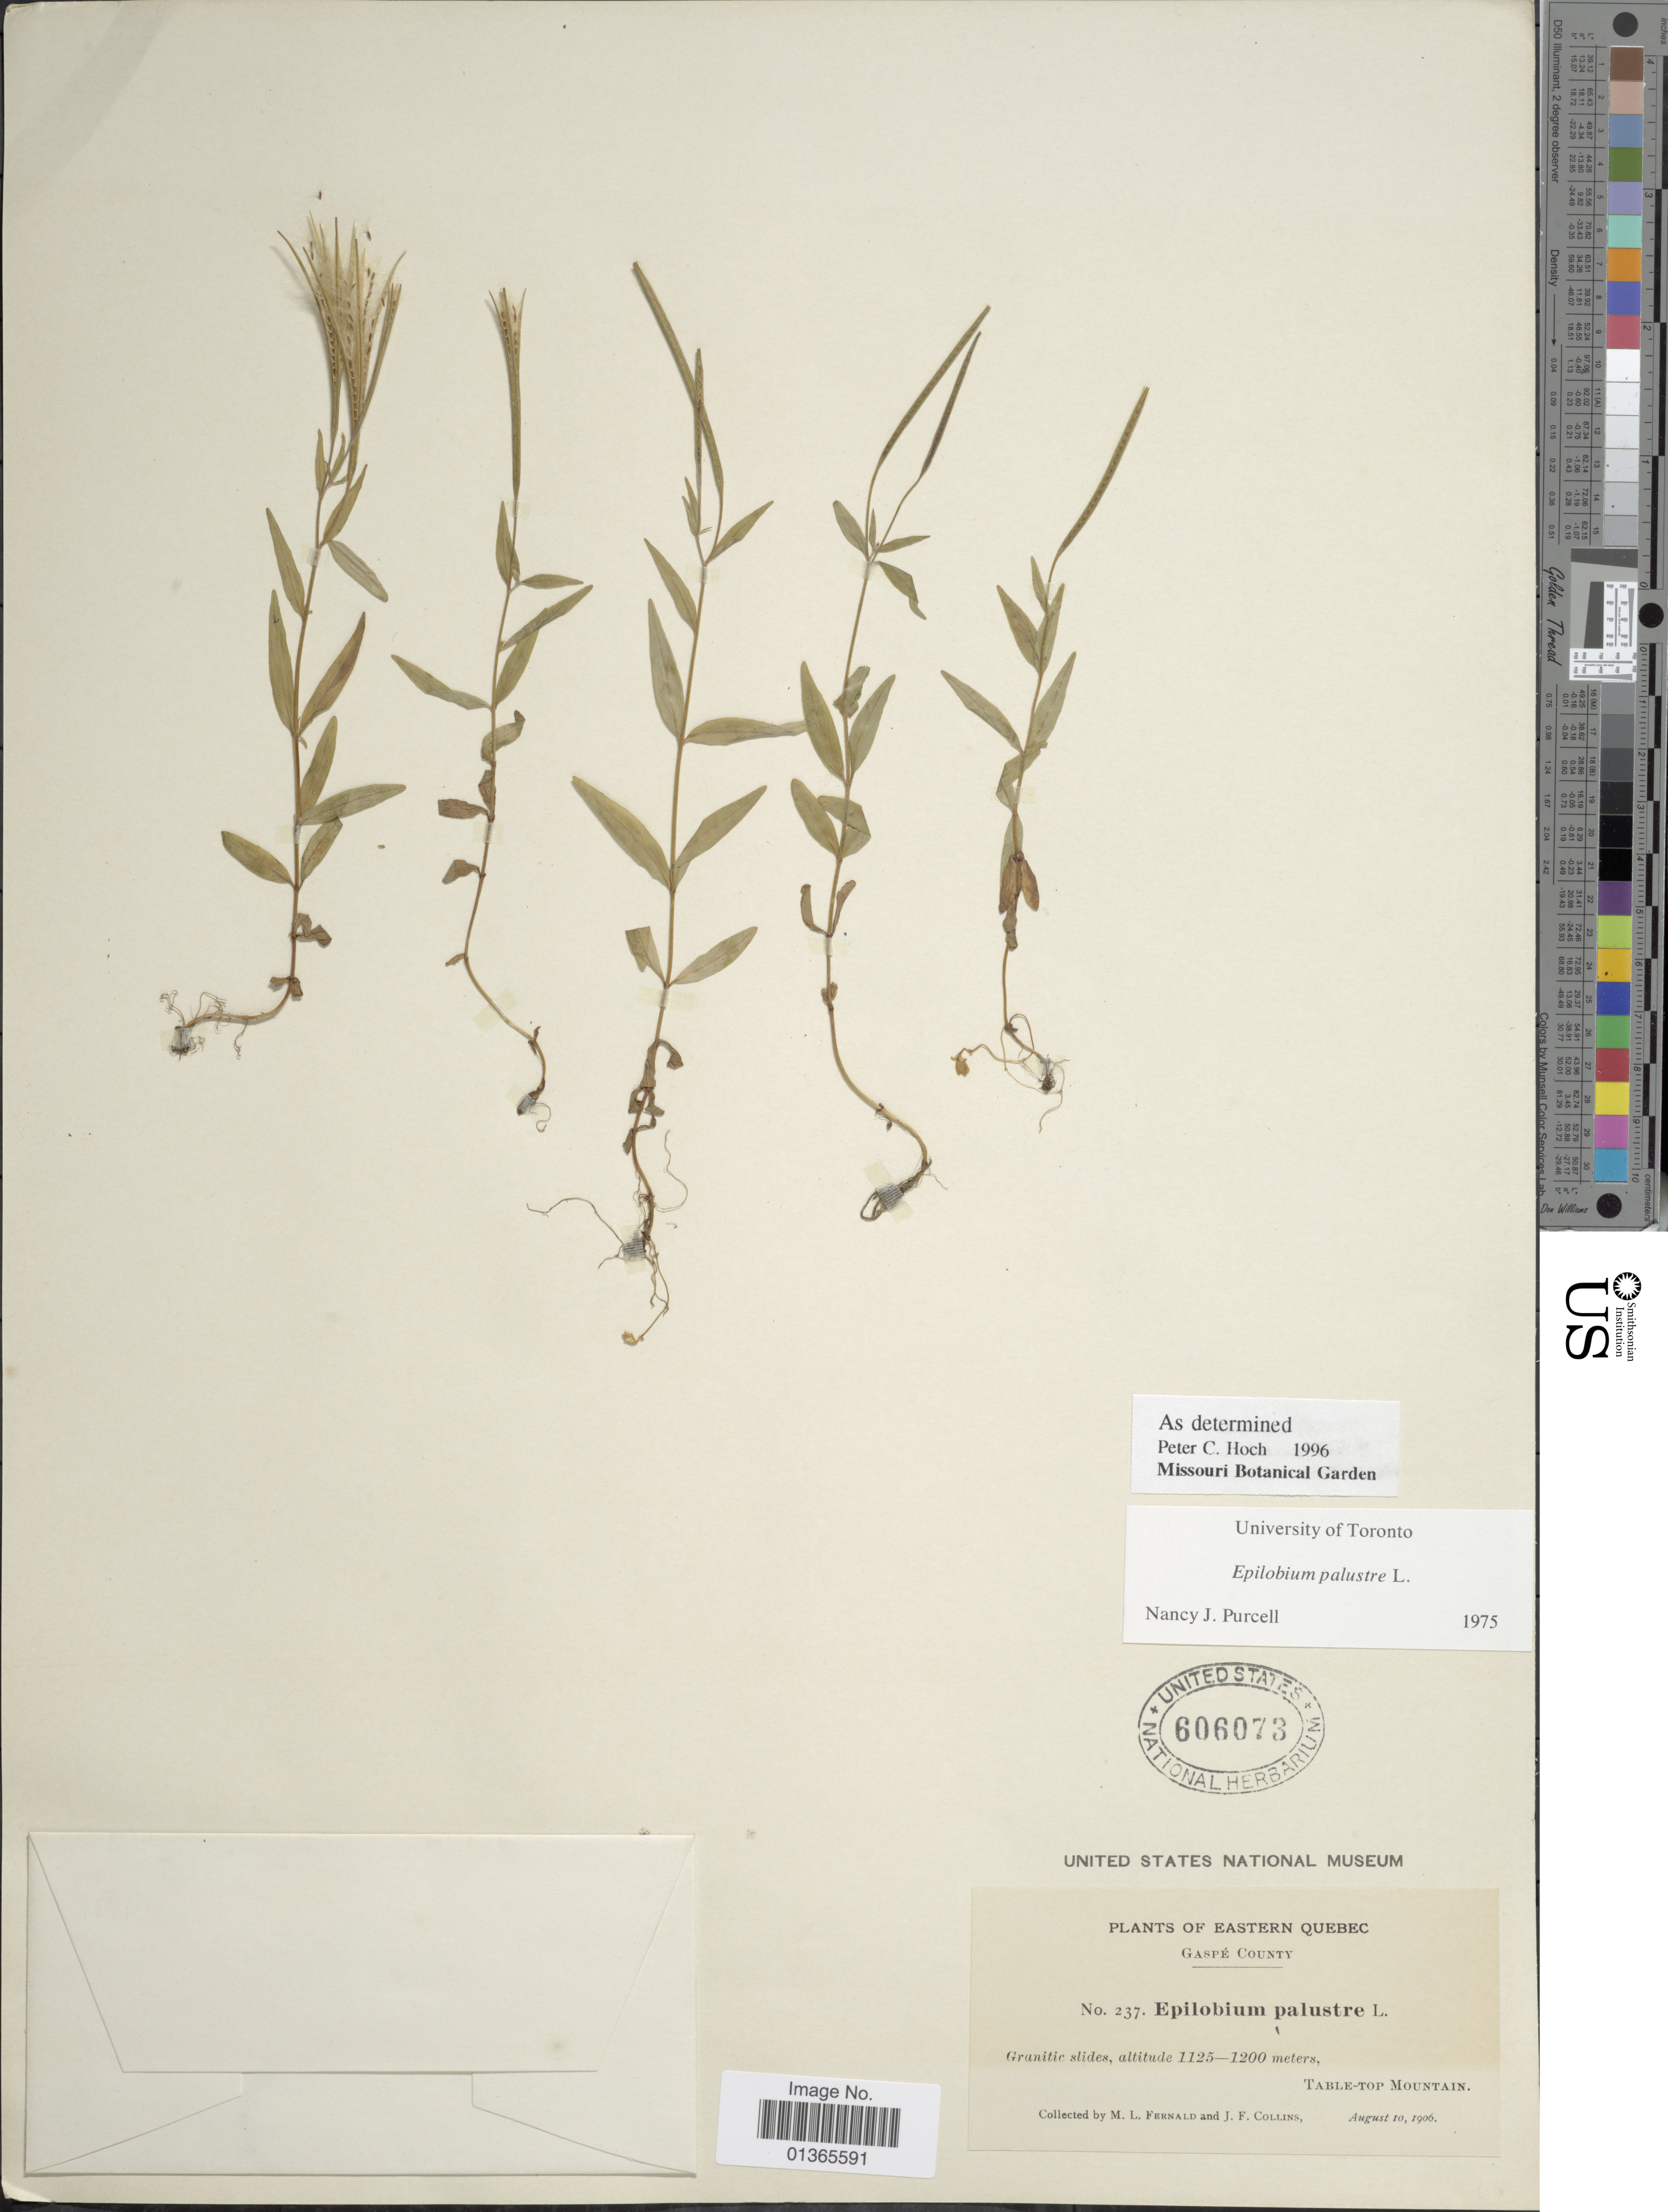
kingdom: Plantae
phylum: Tracheophyta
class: Magnoliopsida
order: Myrtales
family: Onagraceae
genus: Epilobium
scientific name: Epilobium palustre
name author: L.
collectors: M. L. Fernald & J. Collins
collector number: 237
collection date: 1906-08-10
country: Canada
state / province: Quebec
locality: Eastern Quebec. Gaspé County. Table-Top Mountain.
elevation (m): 1125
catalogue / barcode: US 606073